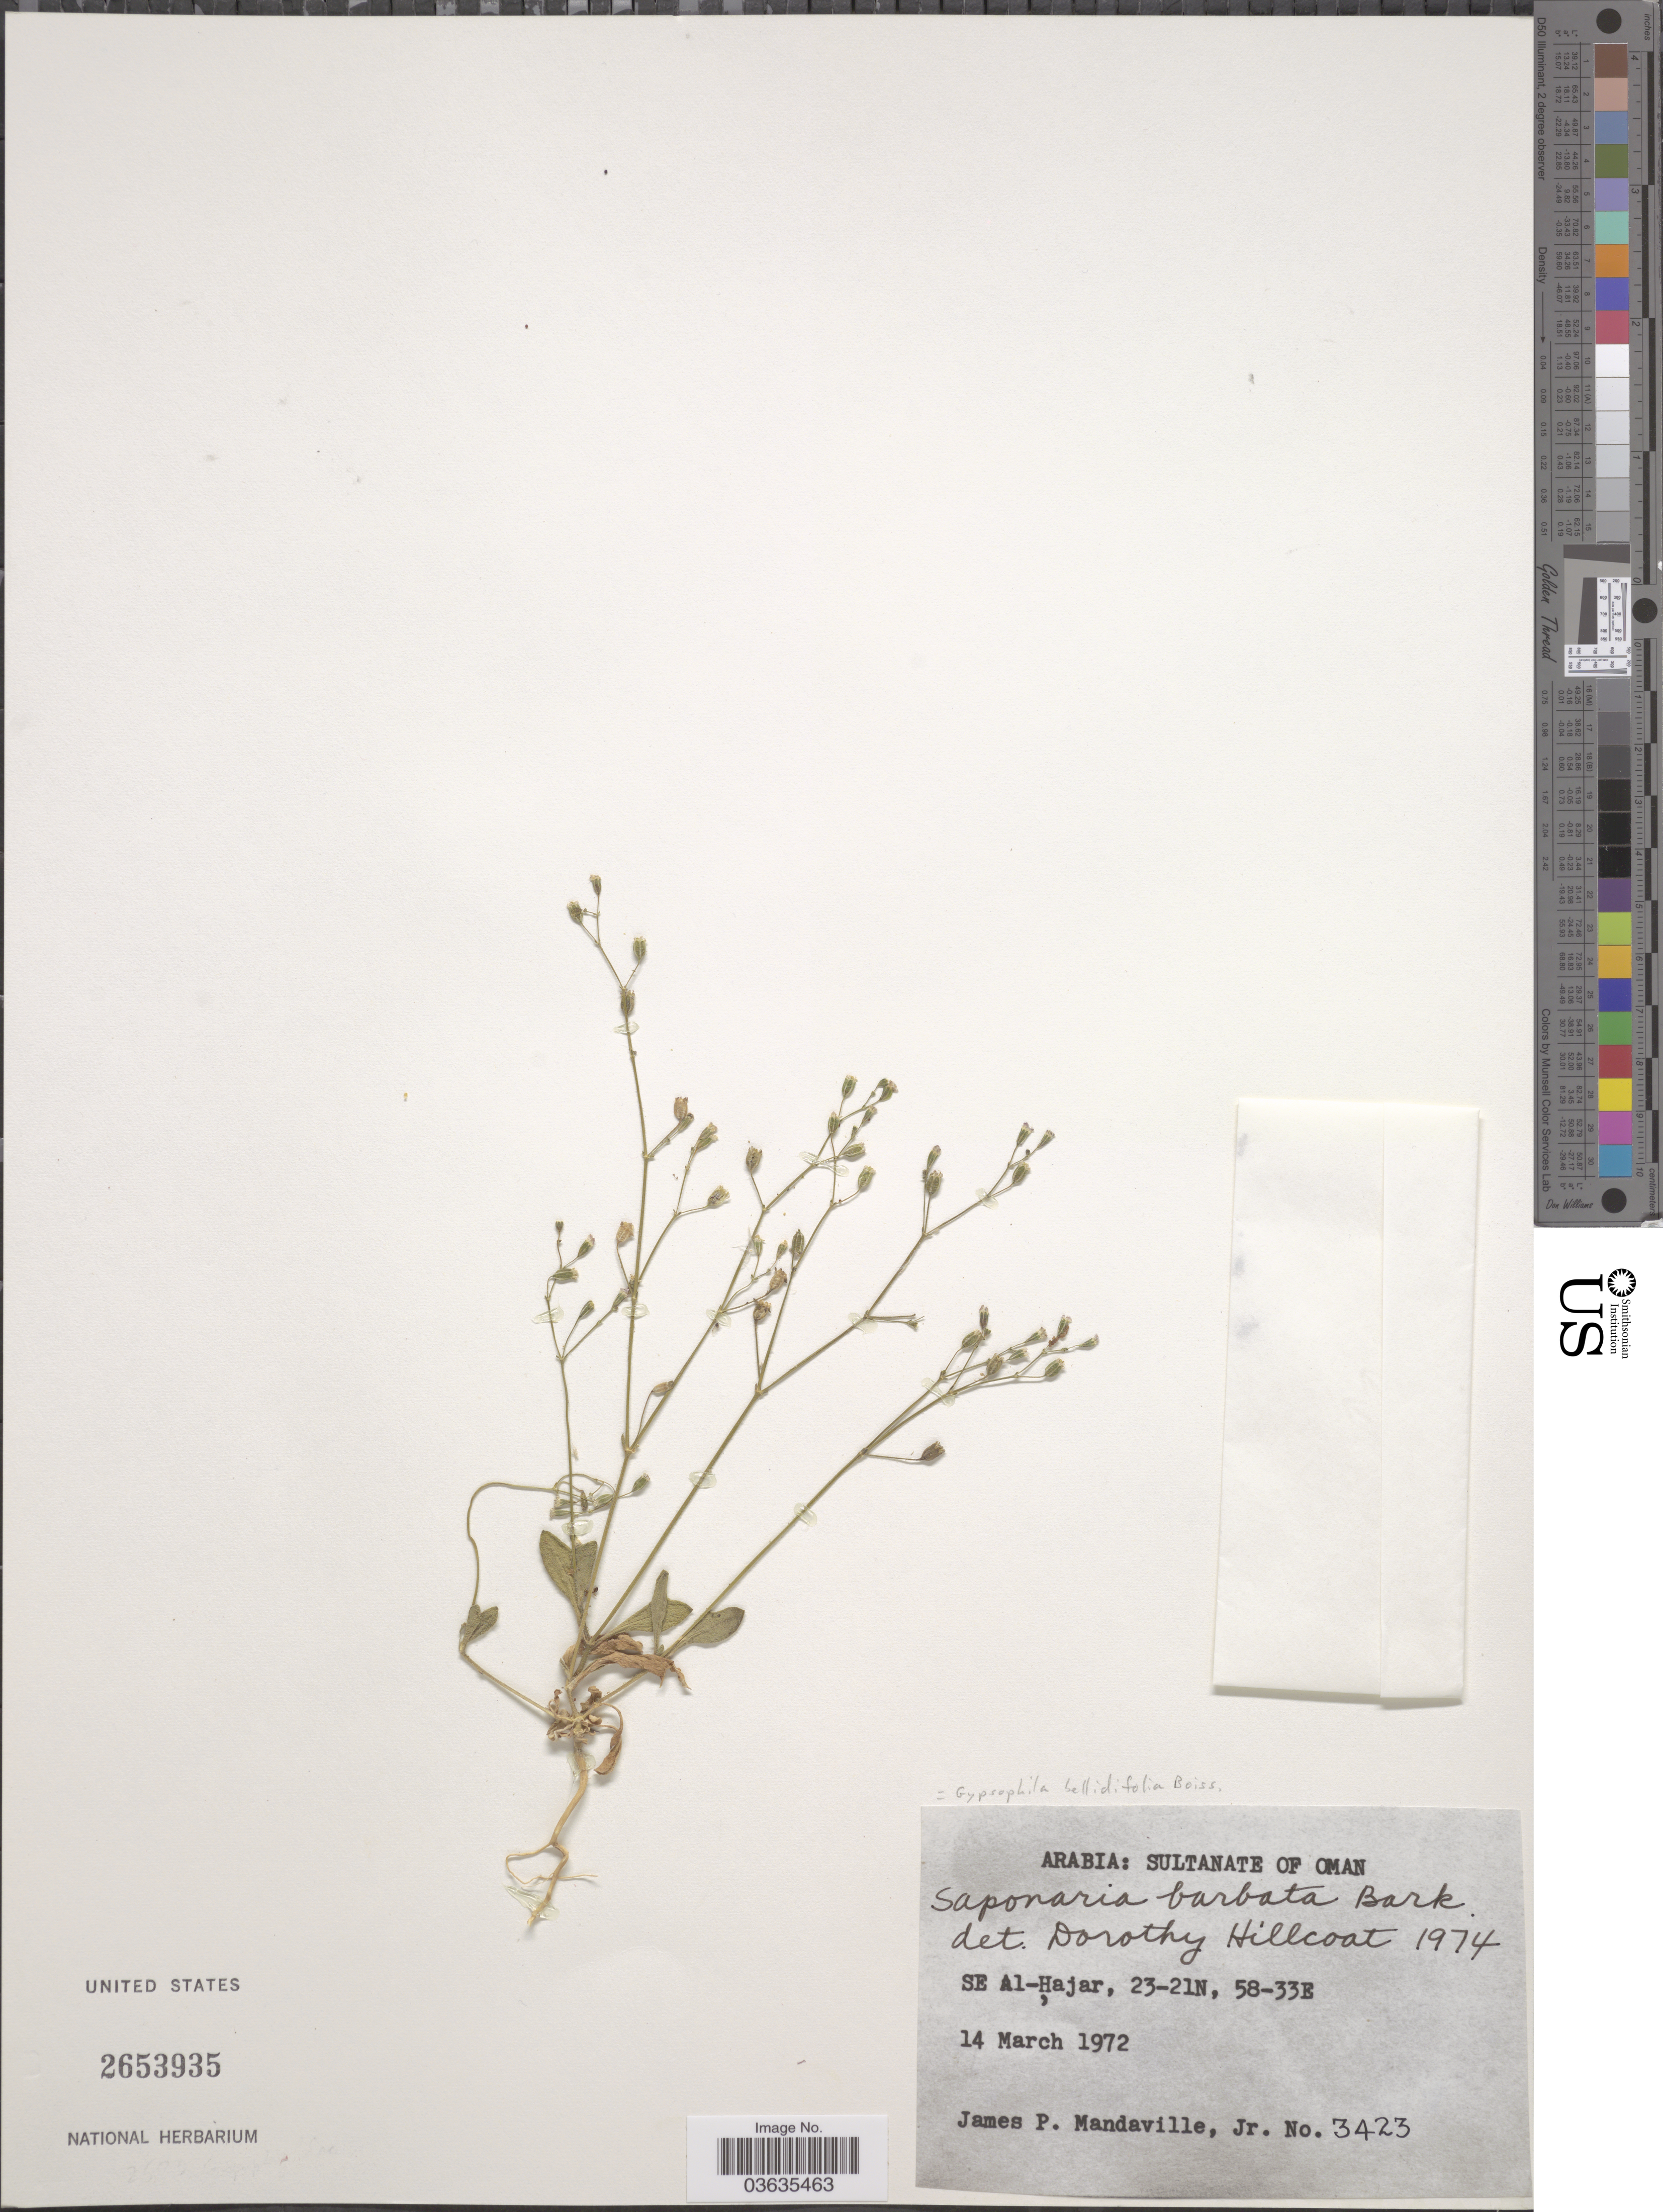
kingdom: Plantae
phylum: Tracheophyta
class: Magnoliopsida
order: Caryophyllales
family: Caryophyllaceae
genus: Gypsophila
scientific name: Gypsophila bellidifolia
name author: Boiss.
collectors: J. Mandaville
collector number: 3423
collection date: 1972-03-14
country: Saudi Arabia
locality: Arabia: Sultanate of Oman. SE Al-Hajar.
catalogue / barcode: US 2653935